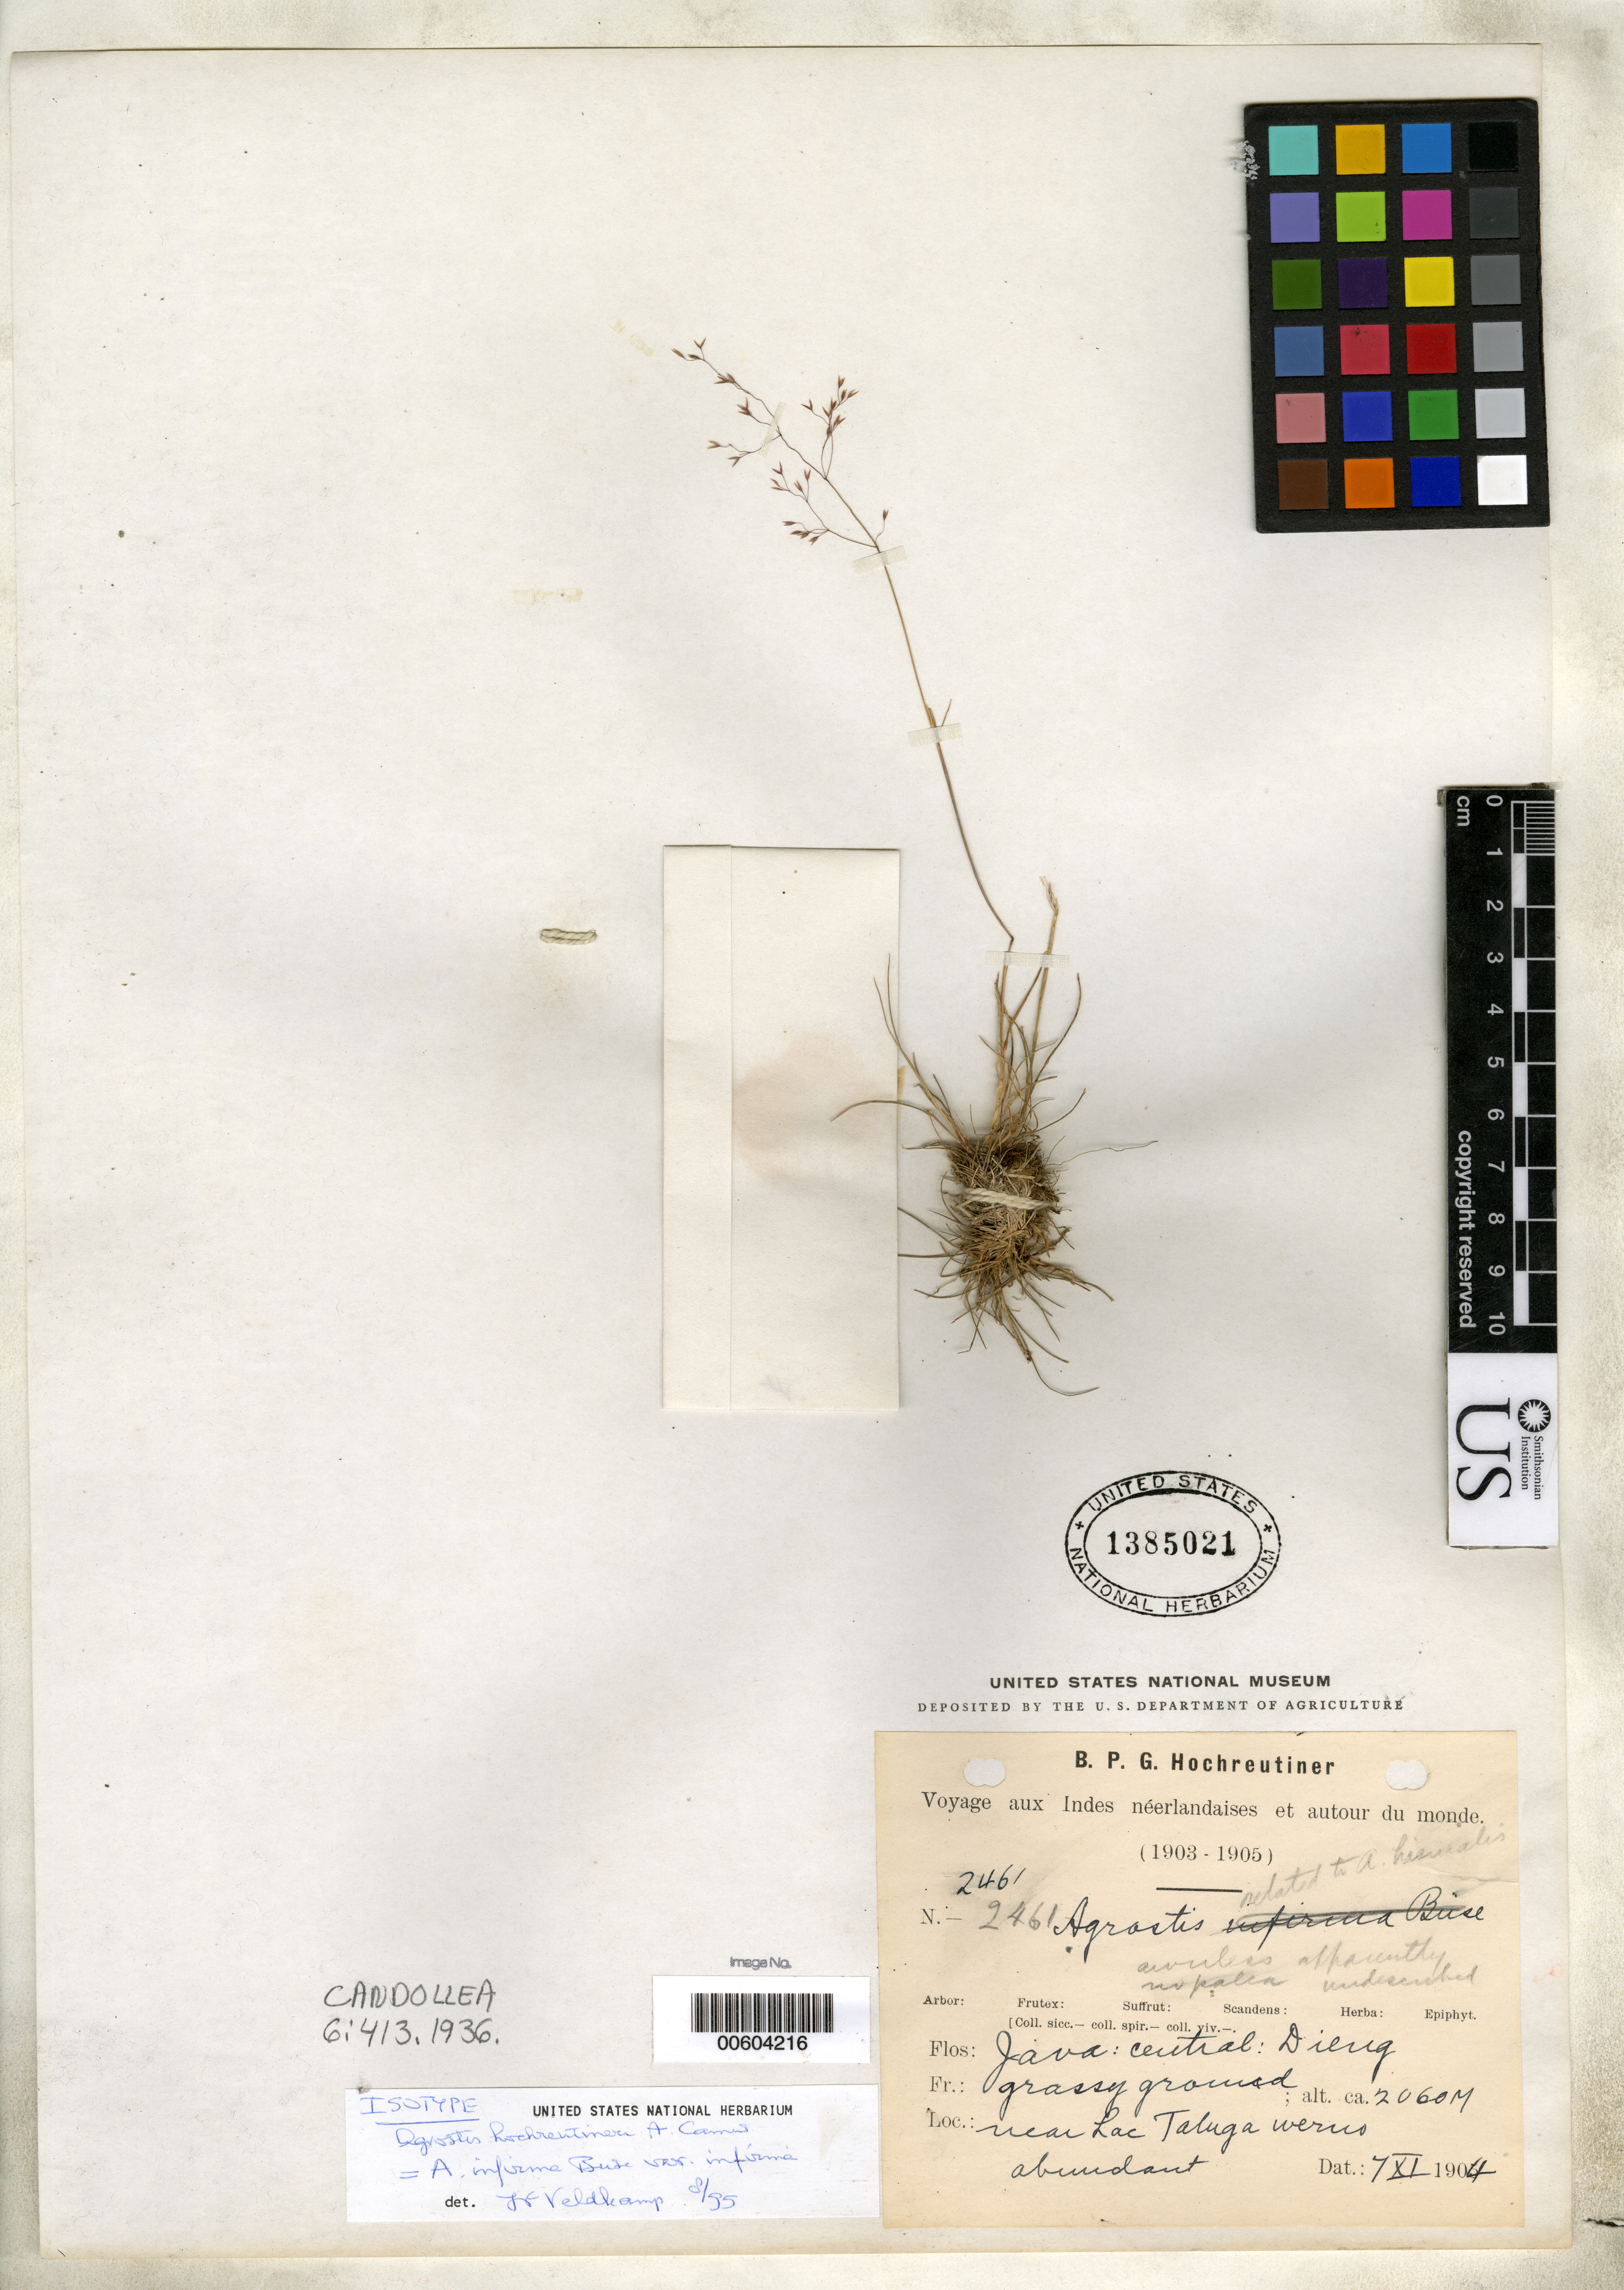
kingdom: Plantae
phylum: Tracheophyta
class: Liliopsida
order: Poales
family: Poaceae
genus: Agrostis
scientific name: Agrostis hochreutineri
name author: A. Camus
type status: Isotype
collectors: B. P. Hochreutiner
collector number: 2461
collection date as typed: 07 Nov 1904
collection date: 1904-11-07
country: Indonesia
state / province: Java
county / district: Jawa Tengah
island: Java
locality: Central, Dieng, near Lac Talagawarna.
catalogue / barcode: US 1385021